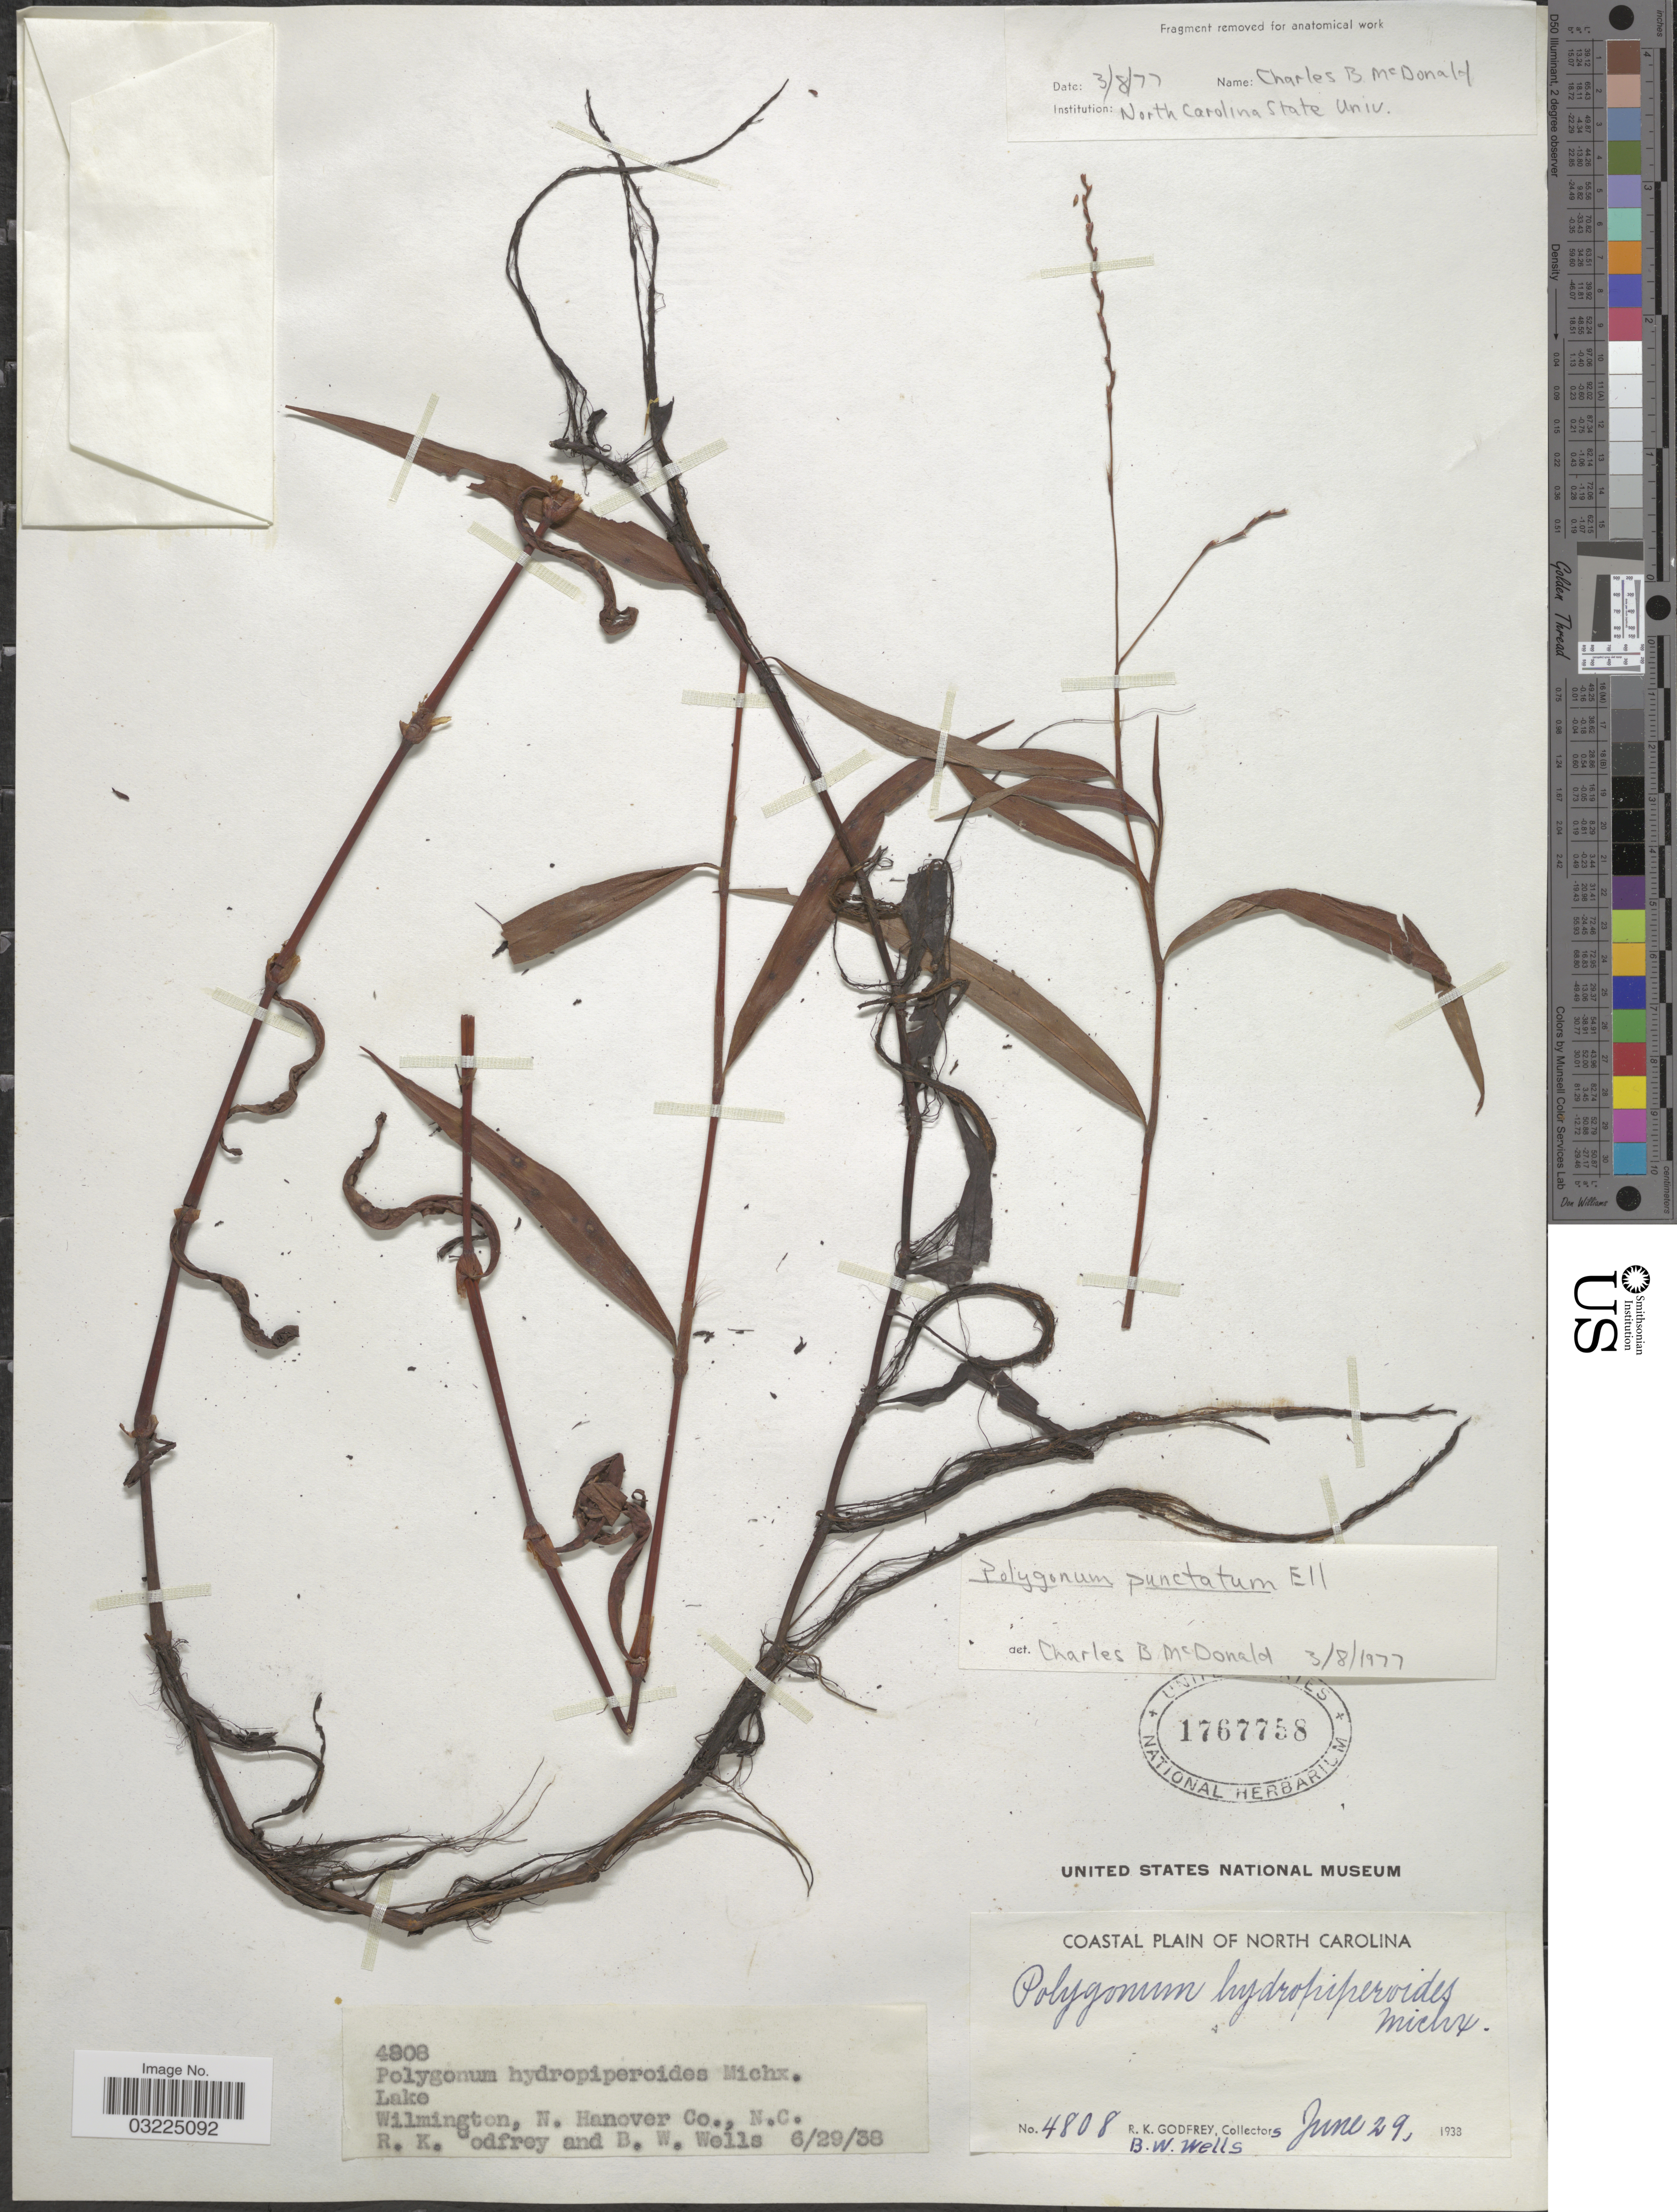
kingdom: Plantae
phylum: Tracheophyta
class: Magnoliopsida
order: Caryophyllales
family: Polygonaceae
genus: Persicaria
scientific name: Persicaria hydropiperoides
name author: (Michx.) Small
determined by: Atha, D. E.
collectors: R. K. Godfrey & B. Wells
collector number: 4808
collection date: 1938-06-29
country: United States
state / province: North Carolina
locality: Coastal Plain of North Carolina, Lake Wilmington, N. Hanover.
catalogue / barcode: US 1767758